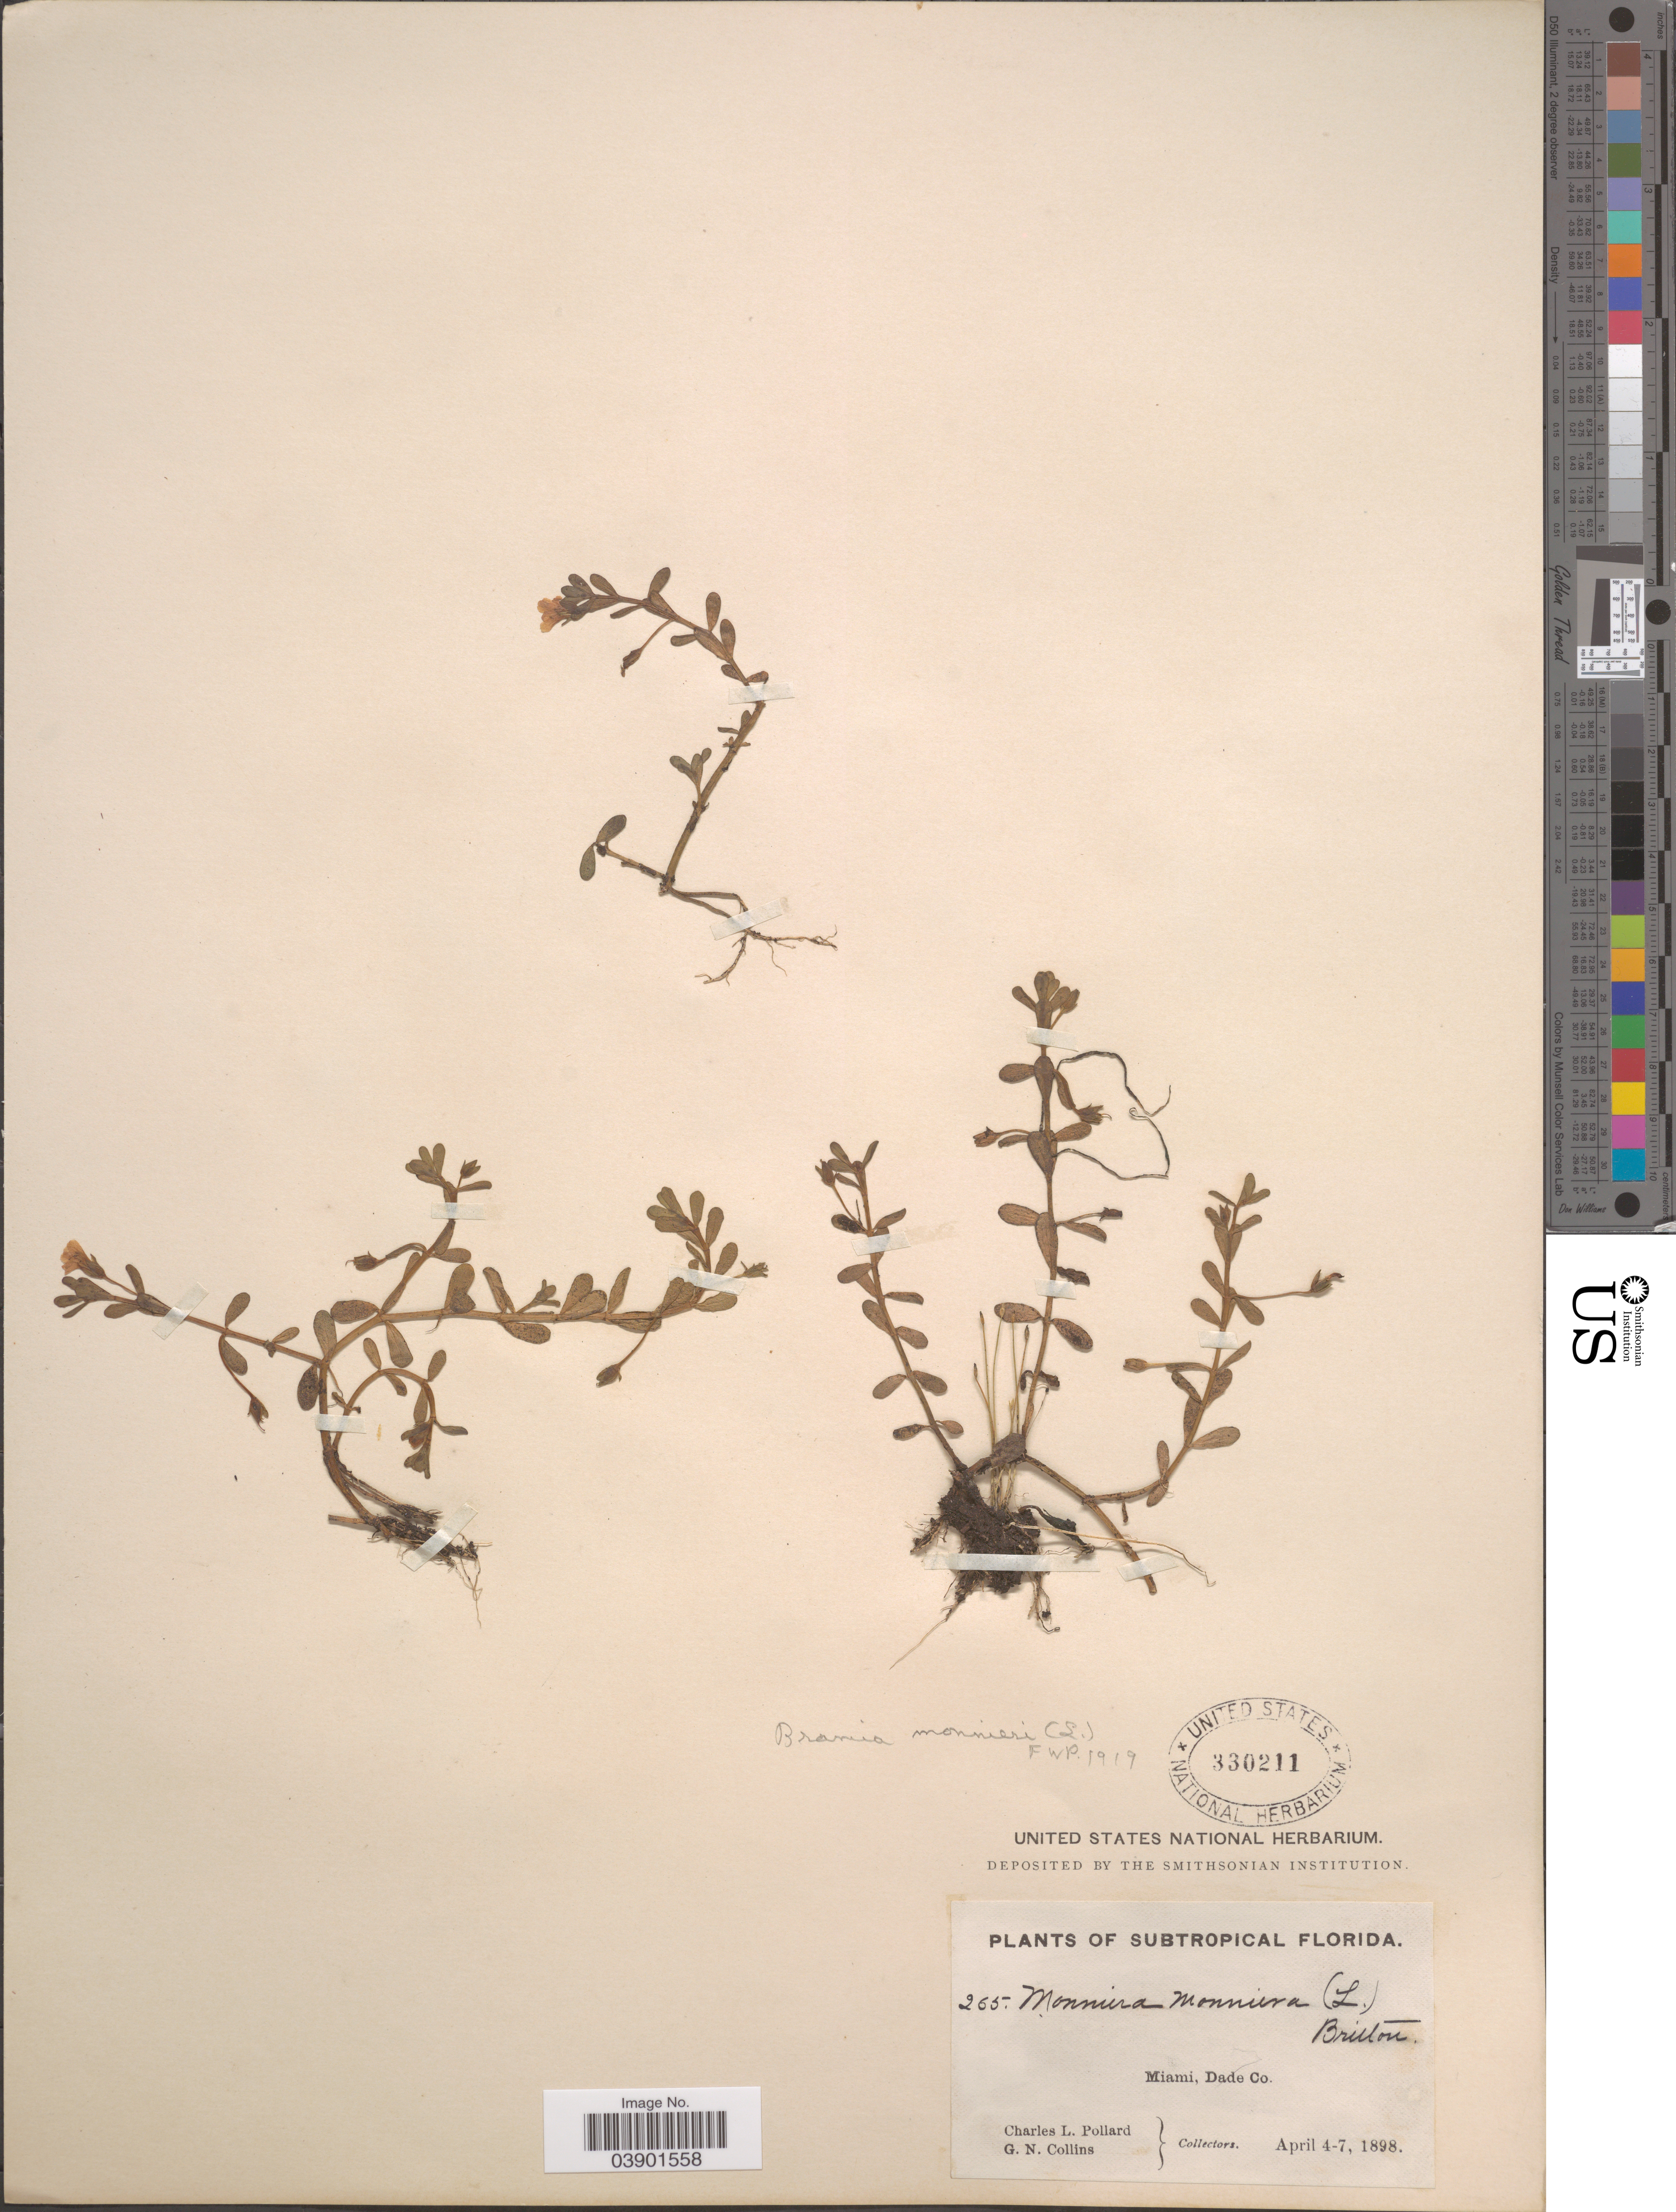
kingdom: Plantae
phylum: Tracheophyta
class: Magnoliopsida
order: Lamiales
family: Plantaginaceae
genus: Bacopa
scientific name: Bacopa monnieri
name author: (L.) Pennell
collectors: C. L. Pollard & G. Collins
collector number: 265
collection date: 1898-04-04/1898-04-07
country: United States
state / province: Florida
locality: Subtropical Florida. Miami, Dade Co.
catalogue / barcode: US 330211